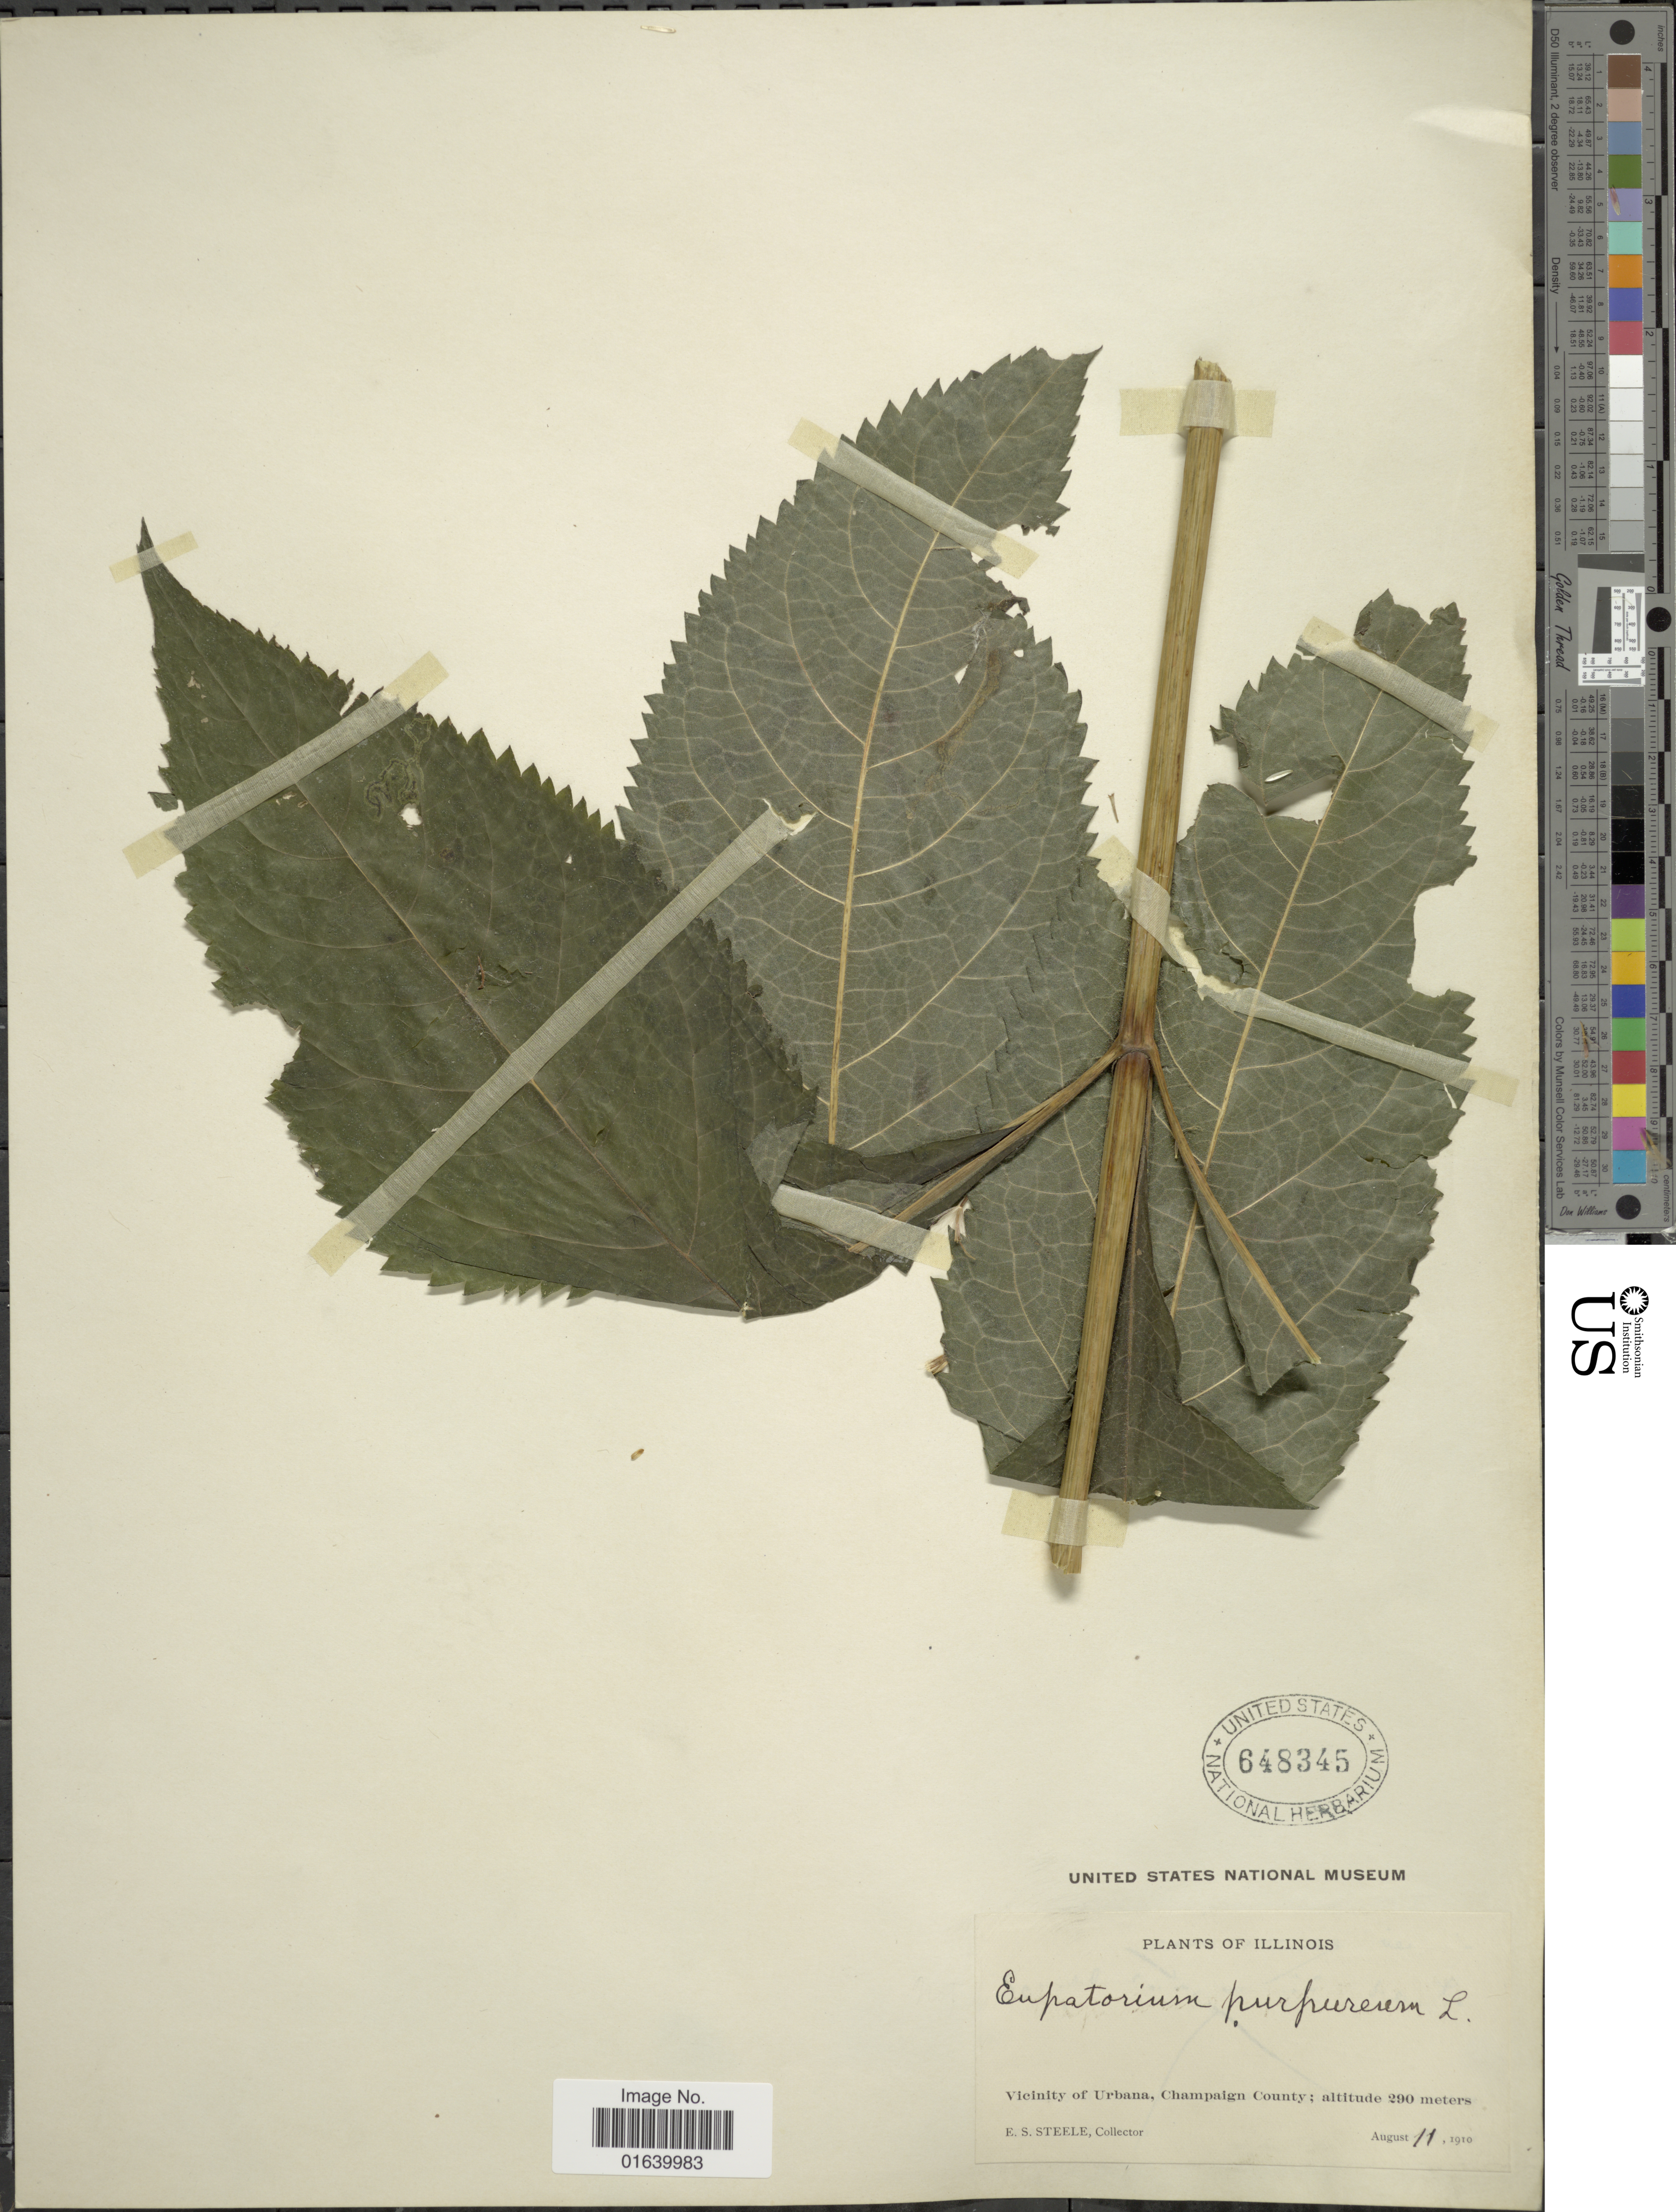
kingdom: Plantae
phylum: Tracheophyta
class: Magnoliopsida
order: Asterales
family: Asteraceae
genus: Eupatorium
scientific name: Eupatorium purpureum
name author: (L.) E.E. Lamont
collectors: E. Steele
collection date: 1910-08-11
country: United States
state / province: Illinois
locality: Illinois, vicinity of Urbana, Champaign County.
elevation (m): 290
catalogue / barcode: US 648345